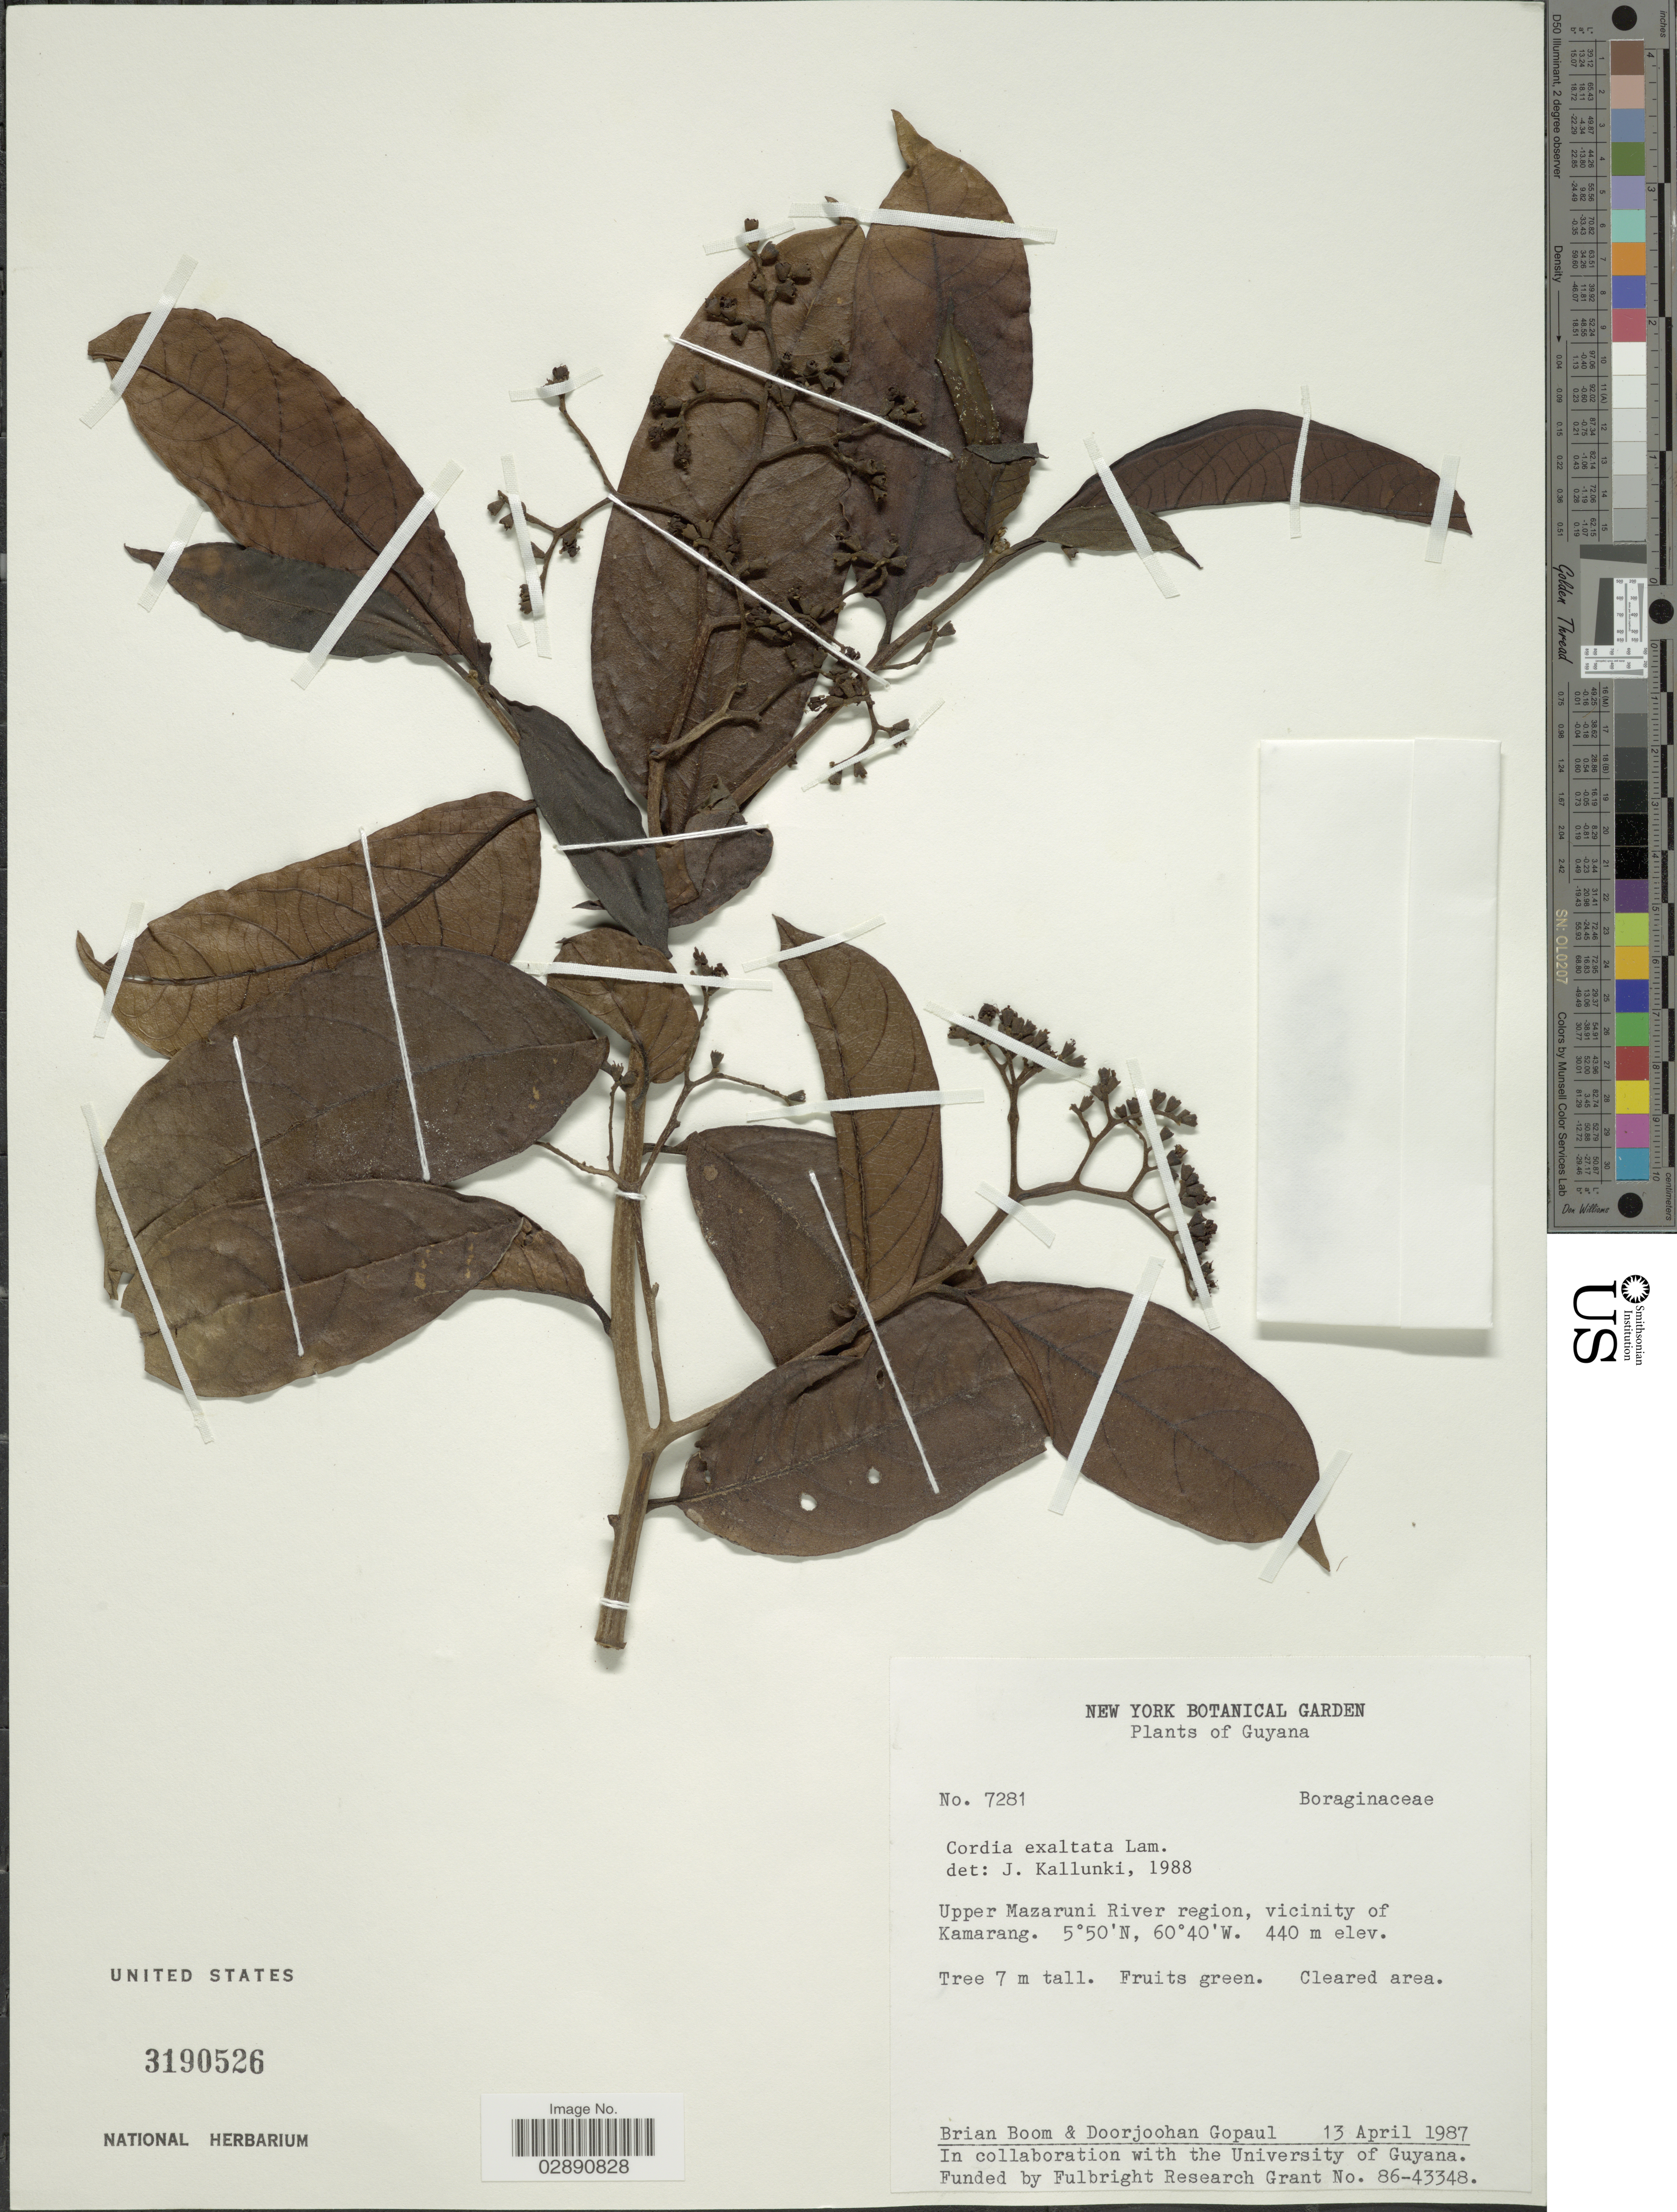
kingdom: Plantae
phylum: Tracheophyta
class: Magnoliopsida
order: Boraginales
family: Cordiaceae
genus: Cordia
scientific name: Cordia exaltata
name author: Lam.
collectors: B. M. Boom & D. Gopaul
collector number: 7281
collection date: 1987-04-13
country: Guyana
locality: Upper Mazaruni River region, vicinity of Kamarang.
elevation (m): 440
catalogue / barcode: US 3190526